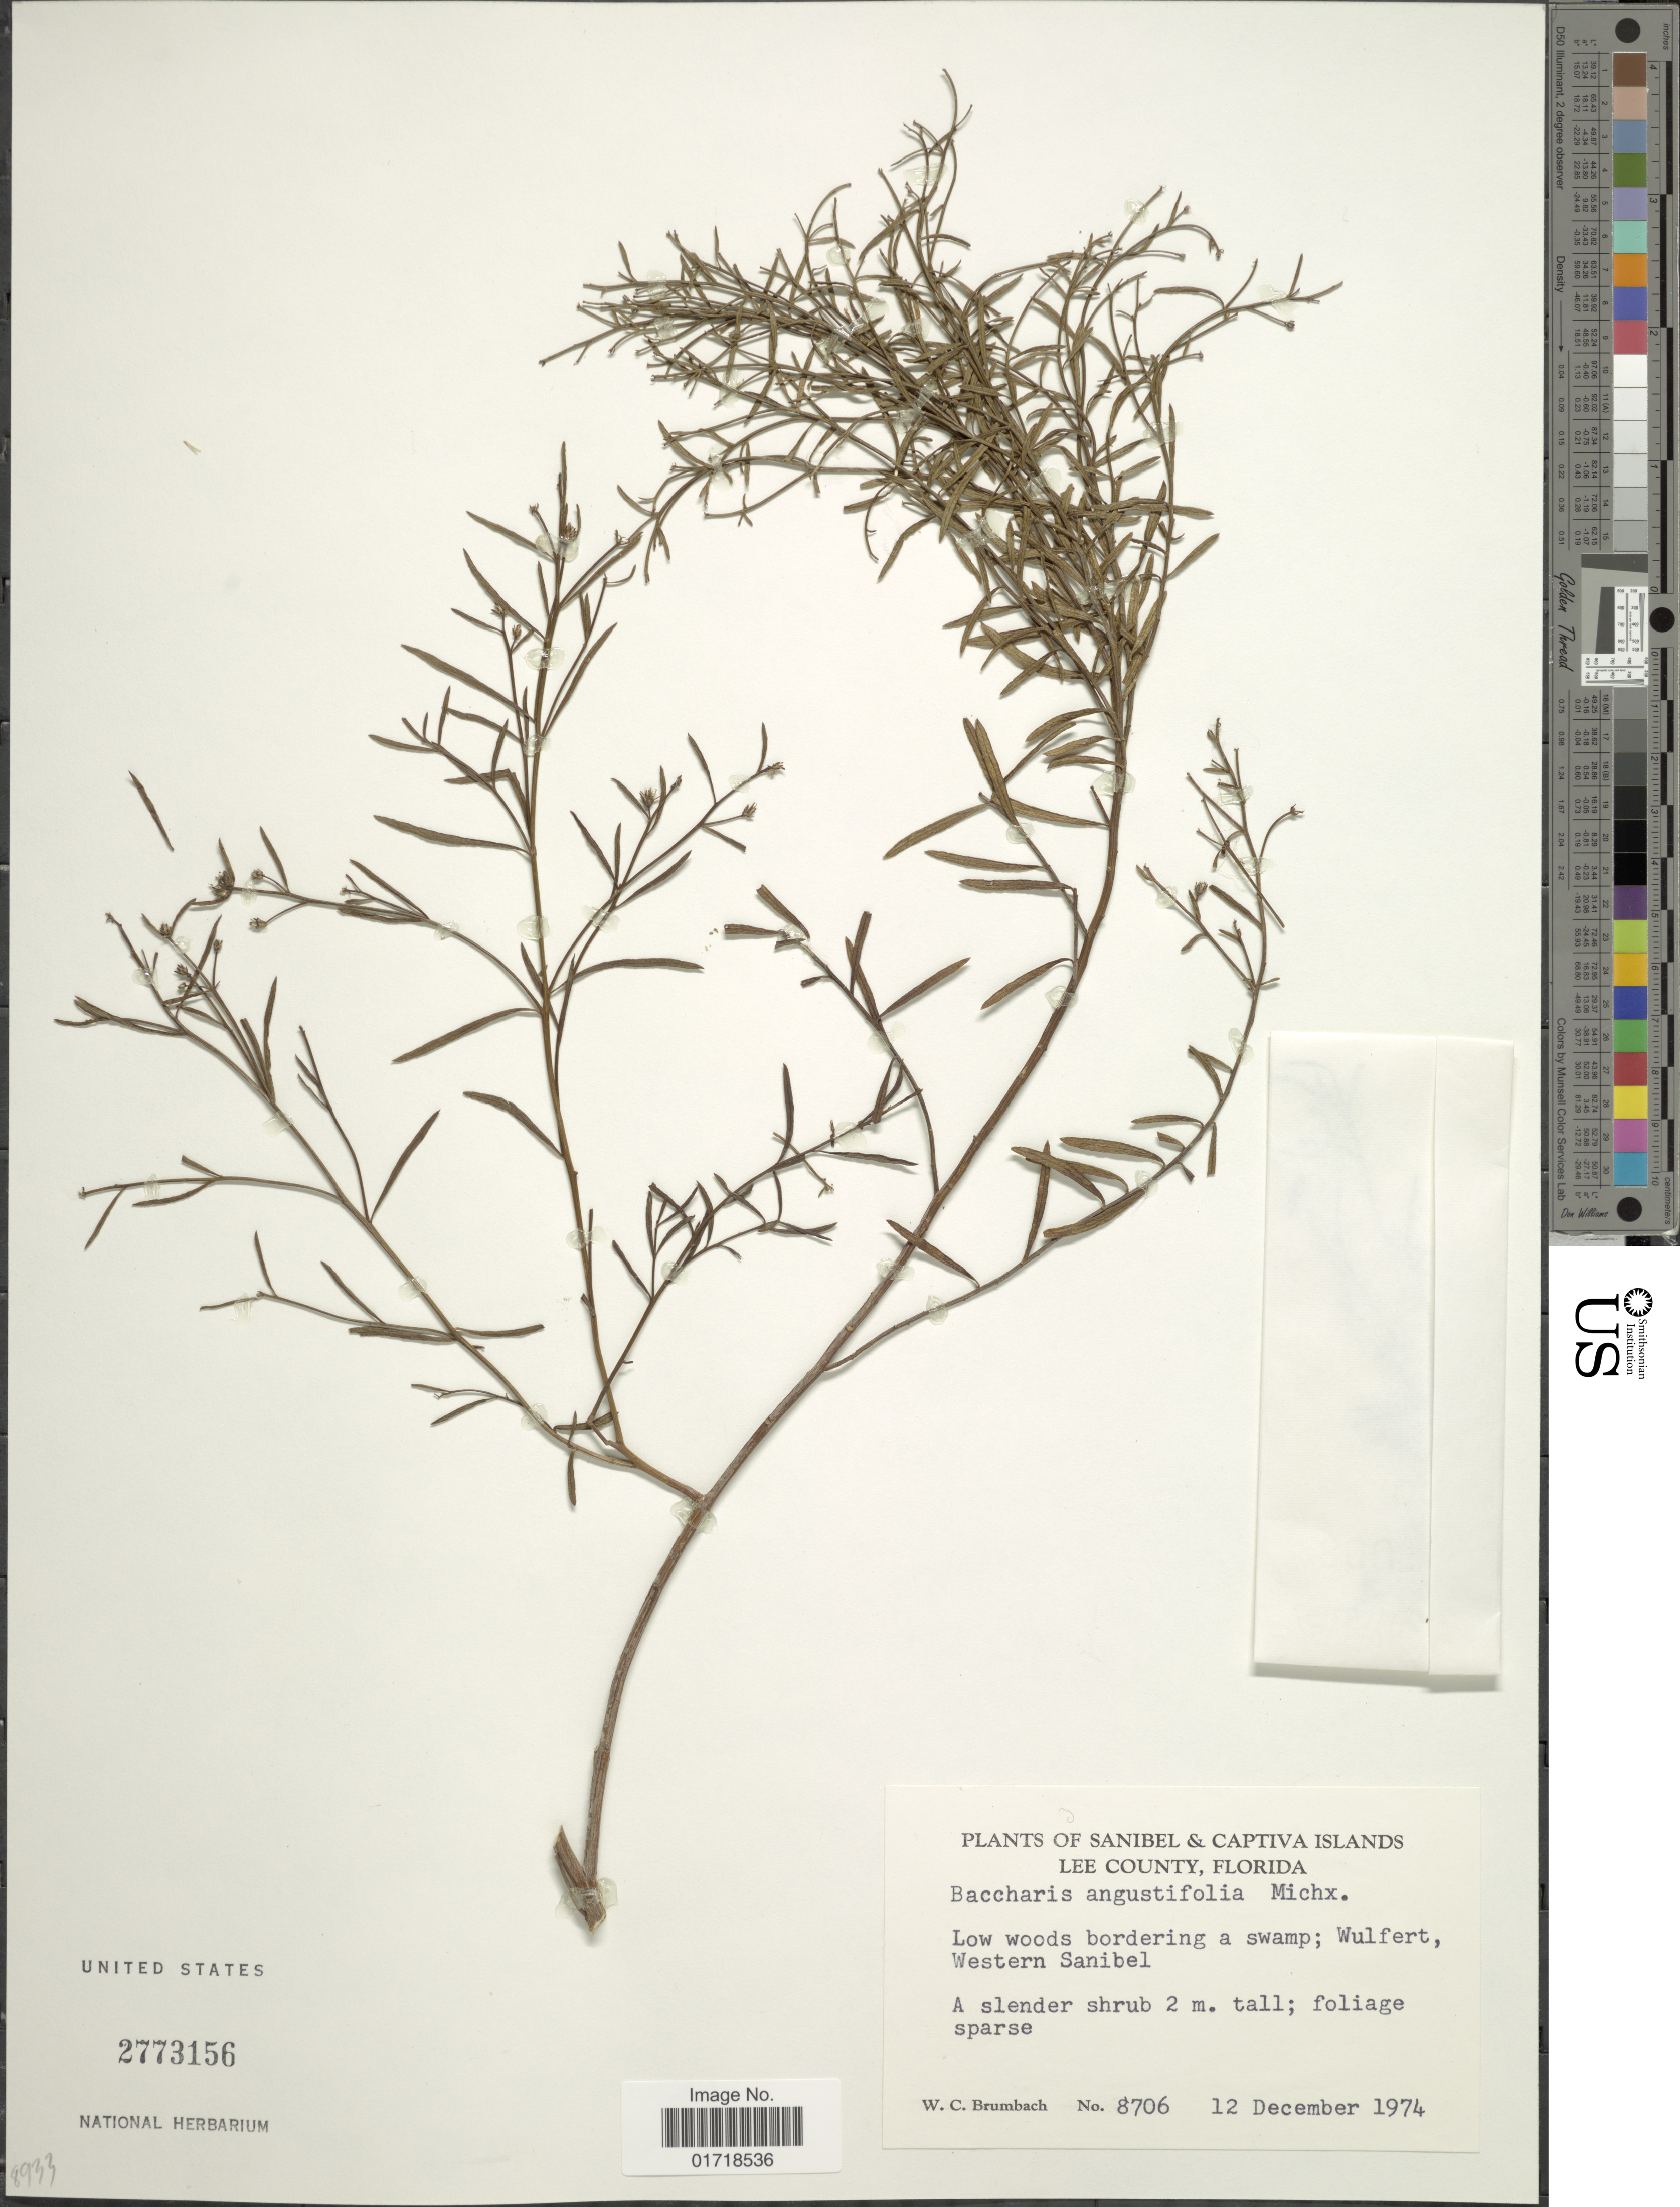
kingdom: Plantae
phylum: Tracheophyta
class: Magnoliopsida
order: Asterales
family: Asteraceae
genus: Baccharis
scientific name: Baccharis angustifolia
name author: Michx.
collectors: W. C. Brumbach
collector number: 8706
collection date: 1974-12-12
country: United States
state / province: Florida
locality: Sanibel & Capitiva Island Lee County, Low woods bordering a swamp, Wulfert, Western Sanibel.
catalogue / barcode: US 2773156